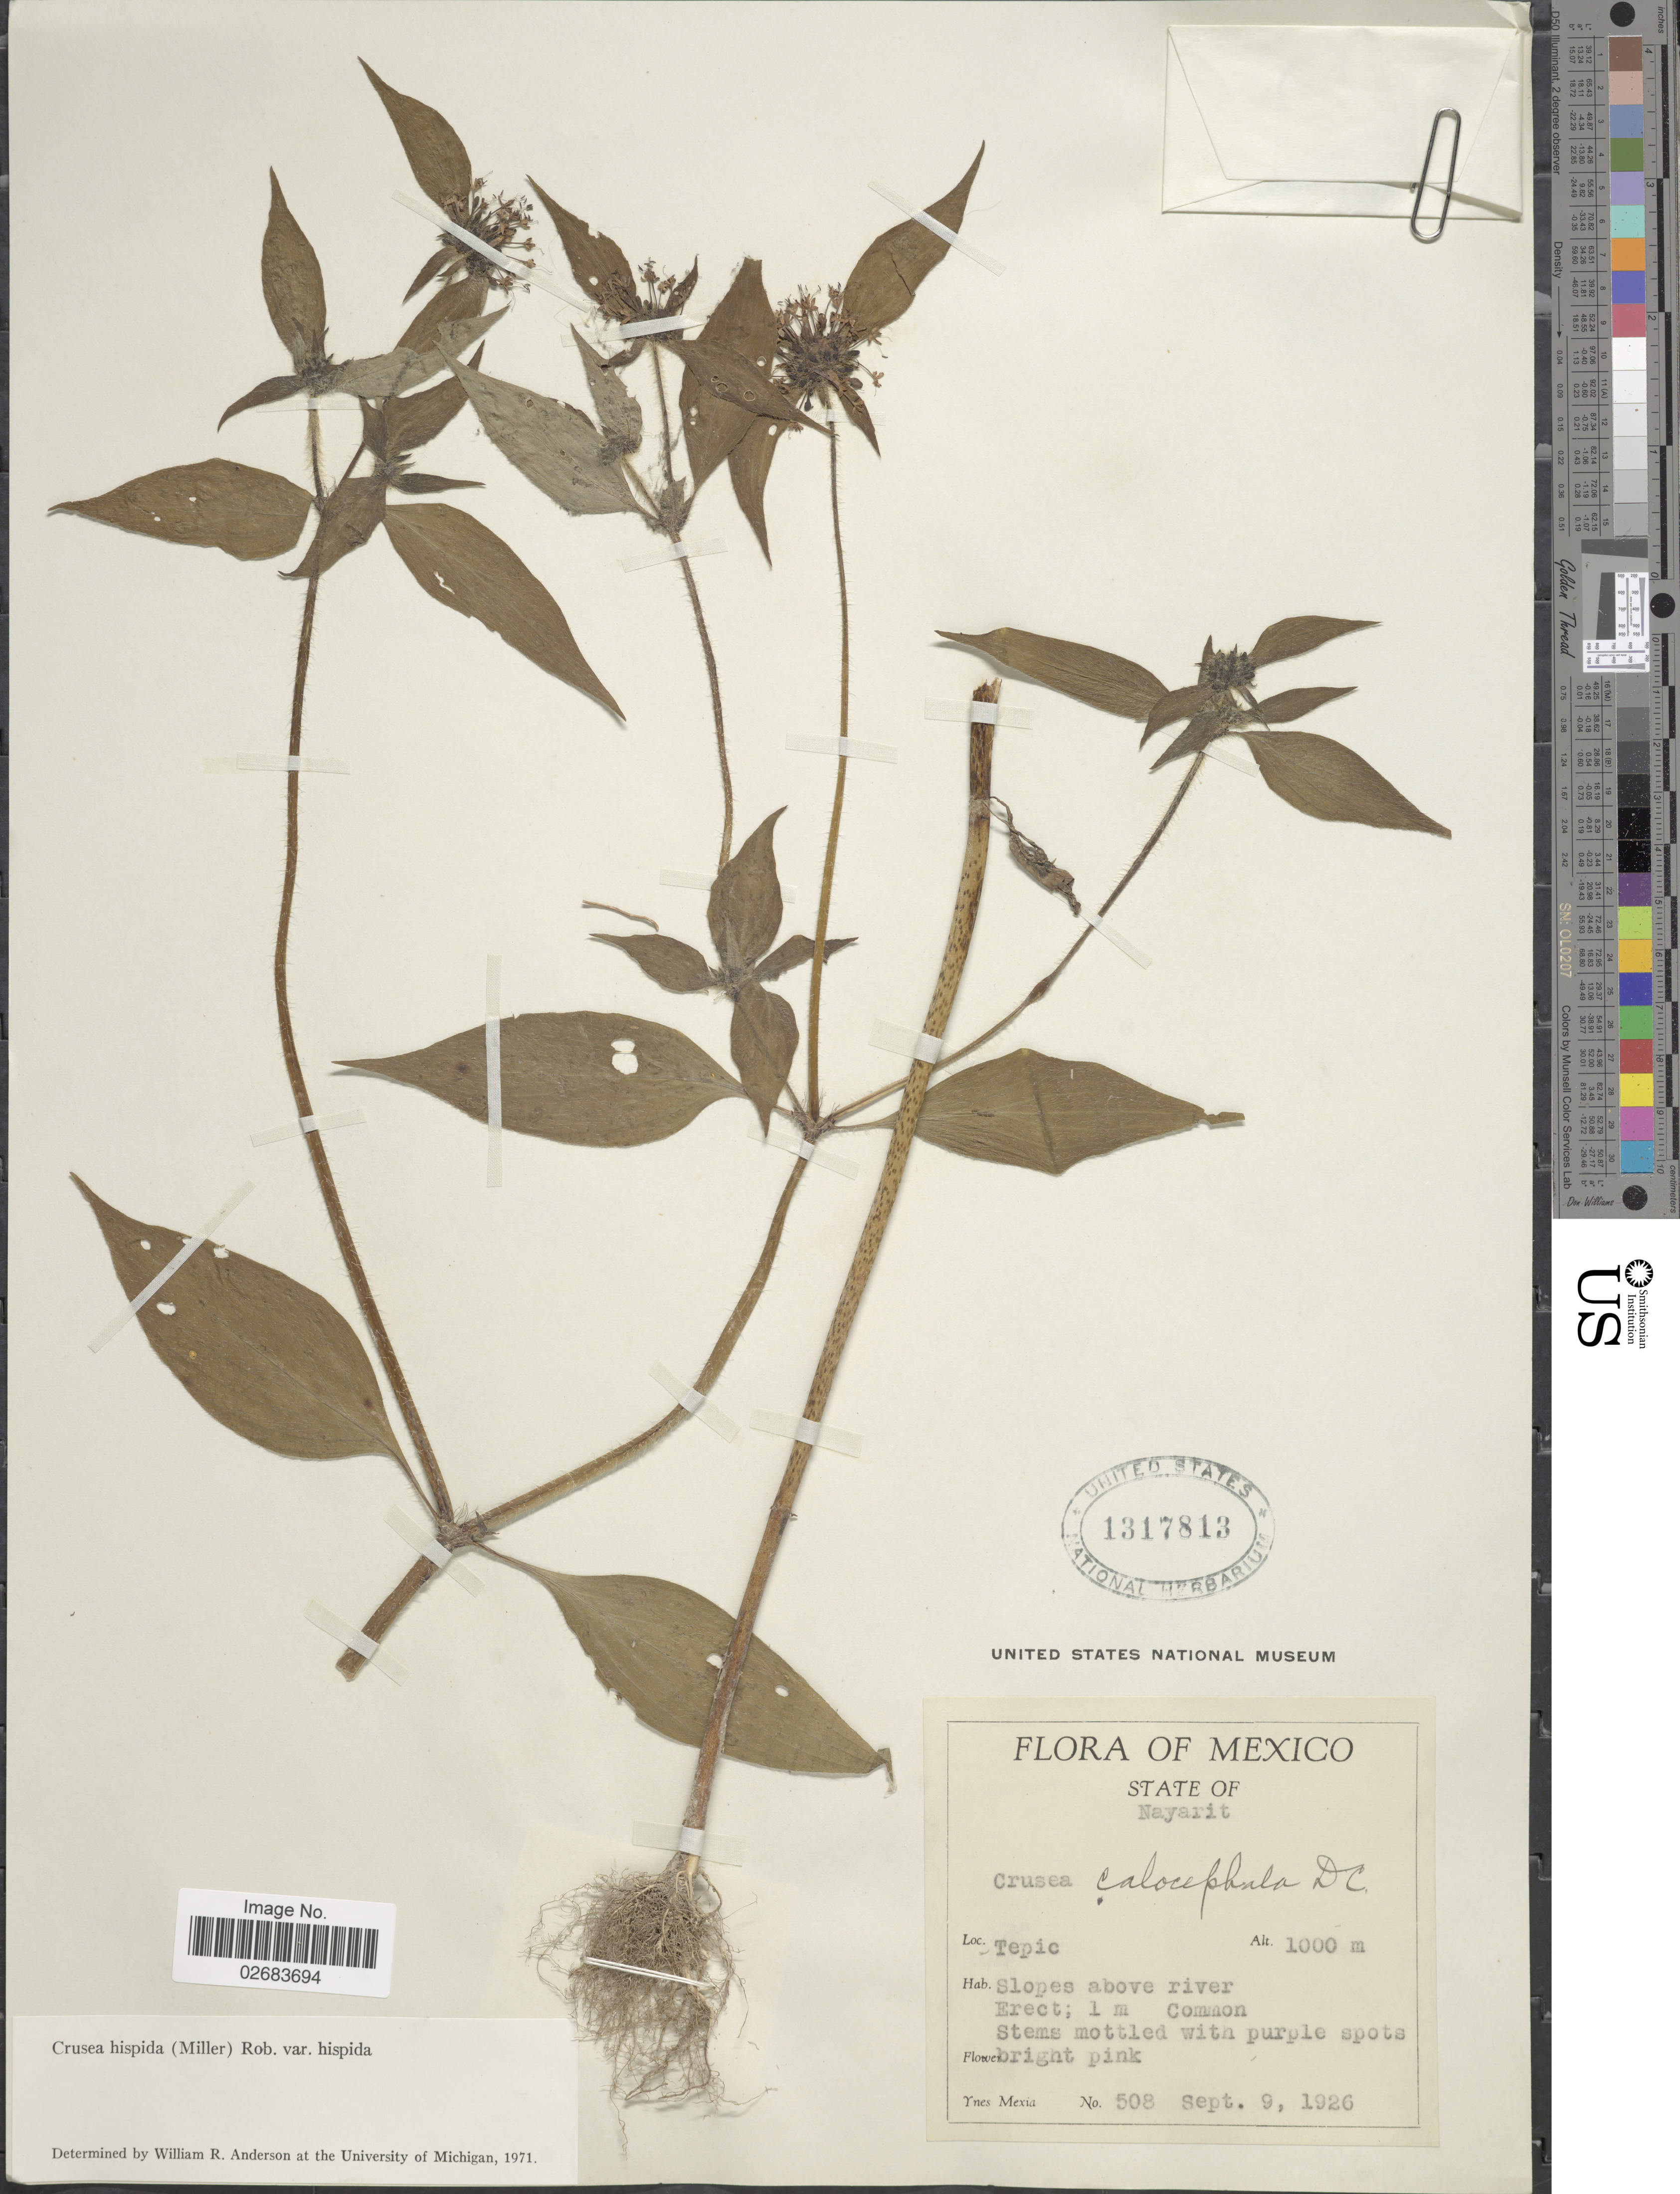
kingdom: Plantae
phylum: Tracheophyta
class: Magnoliopsida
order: Gentianales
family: Rubiaceae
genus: Crusea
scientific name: Crusea hispida var. hispida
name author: (Mill.) B.L. Rob.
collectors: Y. Mexia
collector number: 508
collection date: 1926-09-09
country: Mexico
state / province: Nayarit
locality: Tepic. Slopes above river Erect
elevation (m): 1000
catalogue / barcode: US 1317813